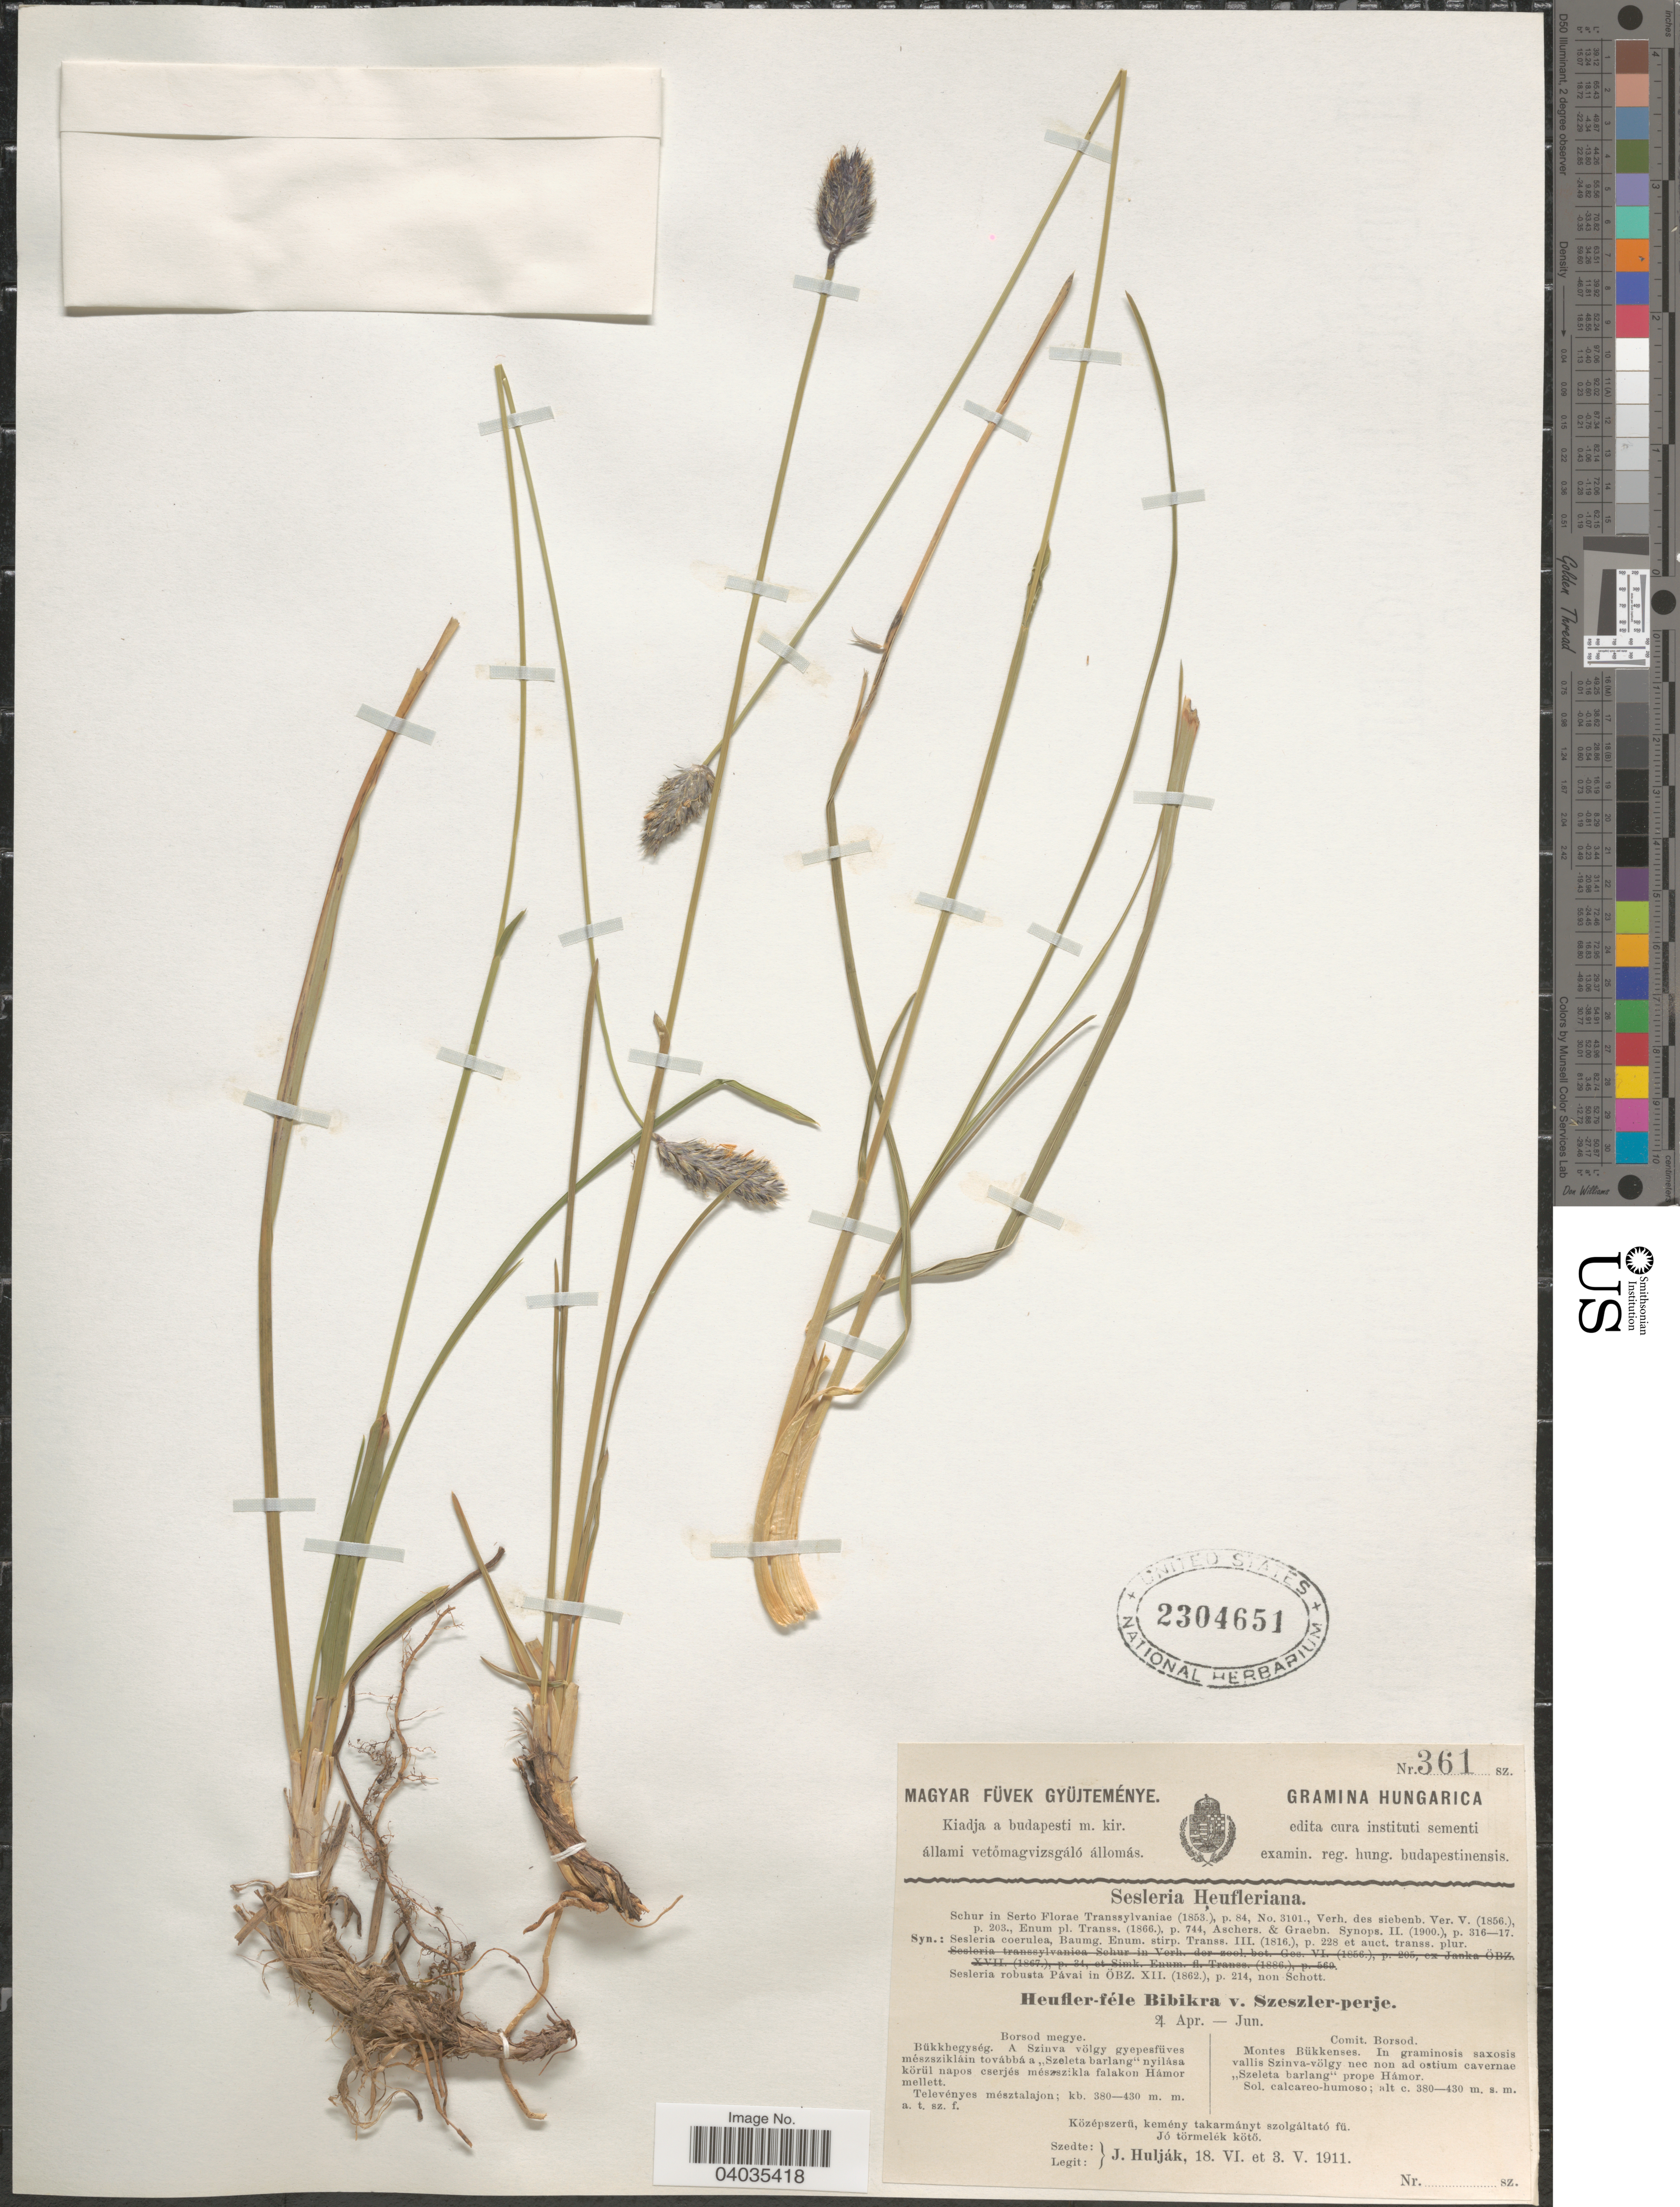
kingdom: Plantae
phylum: Tracheophyta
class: Liliopsida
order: Poales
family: Poaceae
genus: Sesleria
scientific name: Sesleria heufleriana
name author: Schur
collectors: J. Huljak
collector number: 361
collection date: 1911-05-03/1911-06-18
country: Hungary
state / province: Borsod-Abaúj-Zemplén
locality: Hungarica. Comit. Borsod. Montes Bükkenses. In graminosis saxosis vallis Szinva-Völgy nec non ad ostium cavernae ,,Szeleta barlang' prope Hámor.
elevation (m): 380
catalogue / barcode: US 2304651